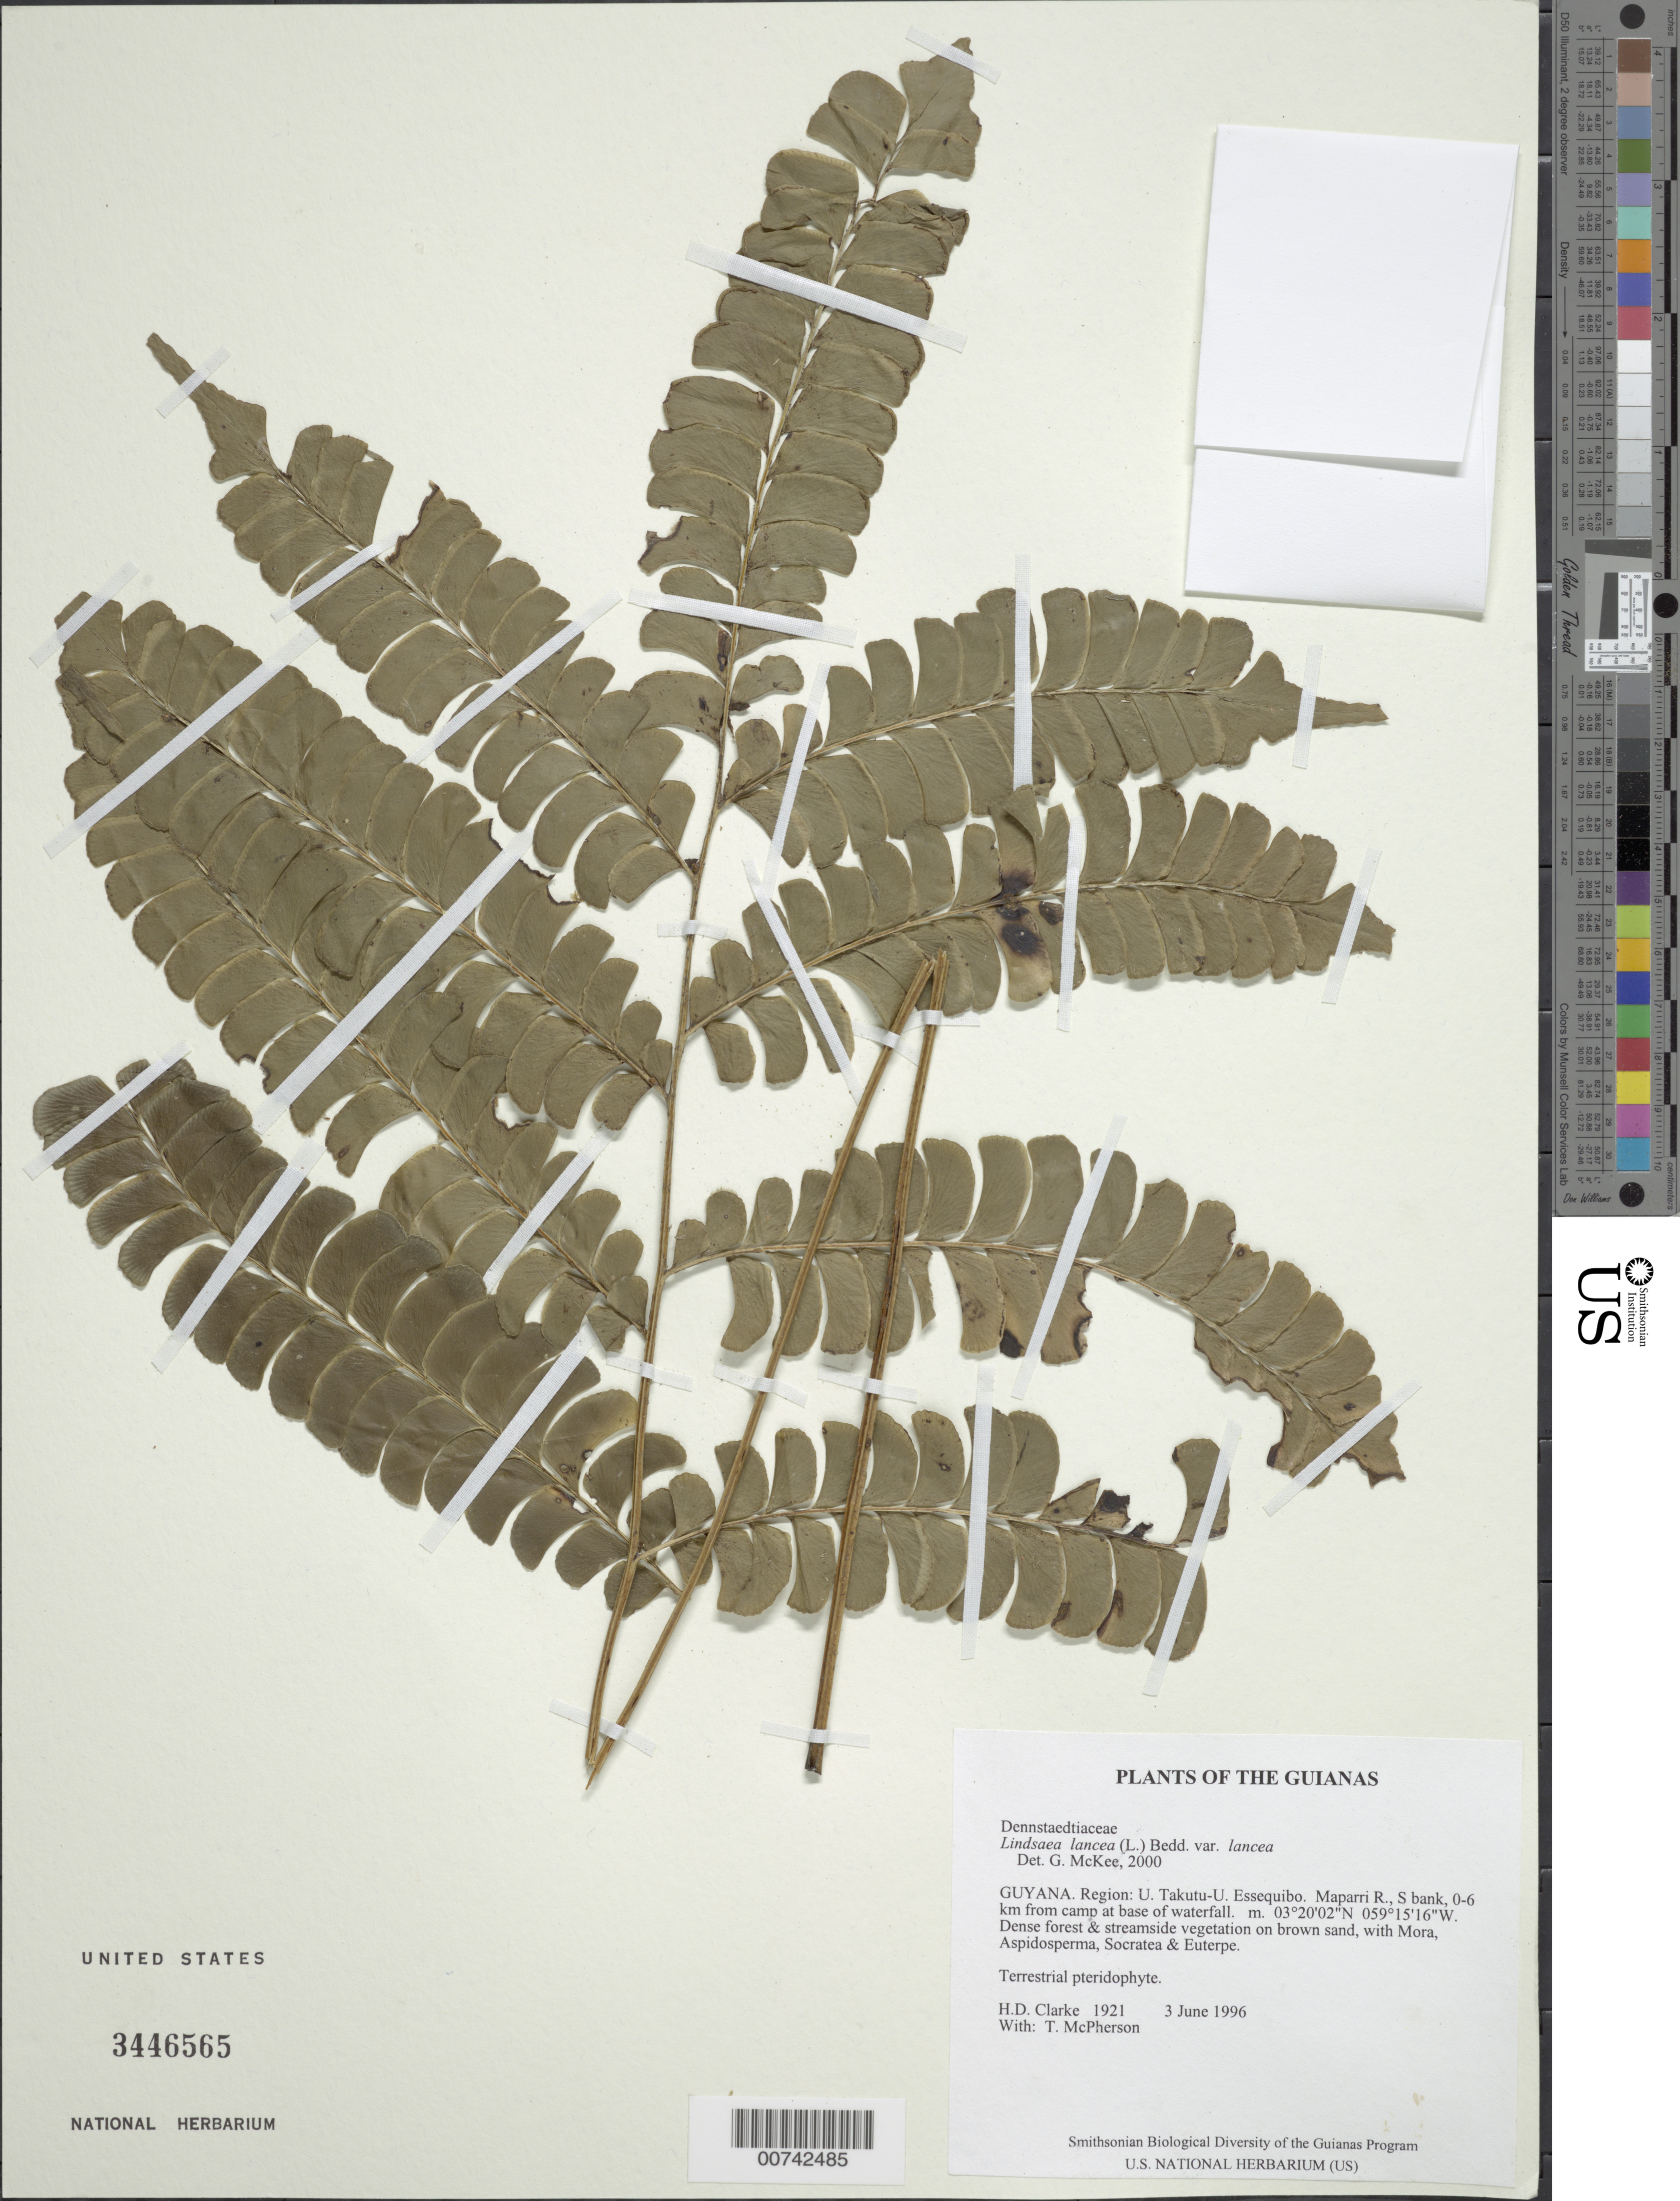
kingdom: Plantae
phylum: Tracheophyta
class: Polypodiopsida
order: Polypodiales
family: Lindsaeaceae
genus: Lindsaea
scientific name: Lindsaea lancea var. lancea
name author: (L.) Bedd.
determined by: McKee, G. S., (US), NMNH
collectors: H. D. Clarke & T. McPherson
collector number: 1921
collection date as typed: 3 June 1996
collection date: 1996-06-03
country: Guyana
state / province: U. Takutu-U. Essequibo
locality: Maparri R., S bank, 0-6 km from camp at base of waterfall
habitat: Dense forest & streamside vegetation on brown sand, with Mora, Aspidosperma, Socratea & Euterpe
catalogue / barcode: US 3446565